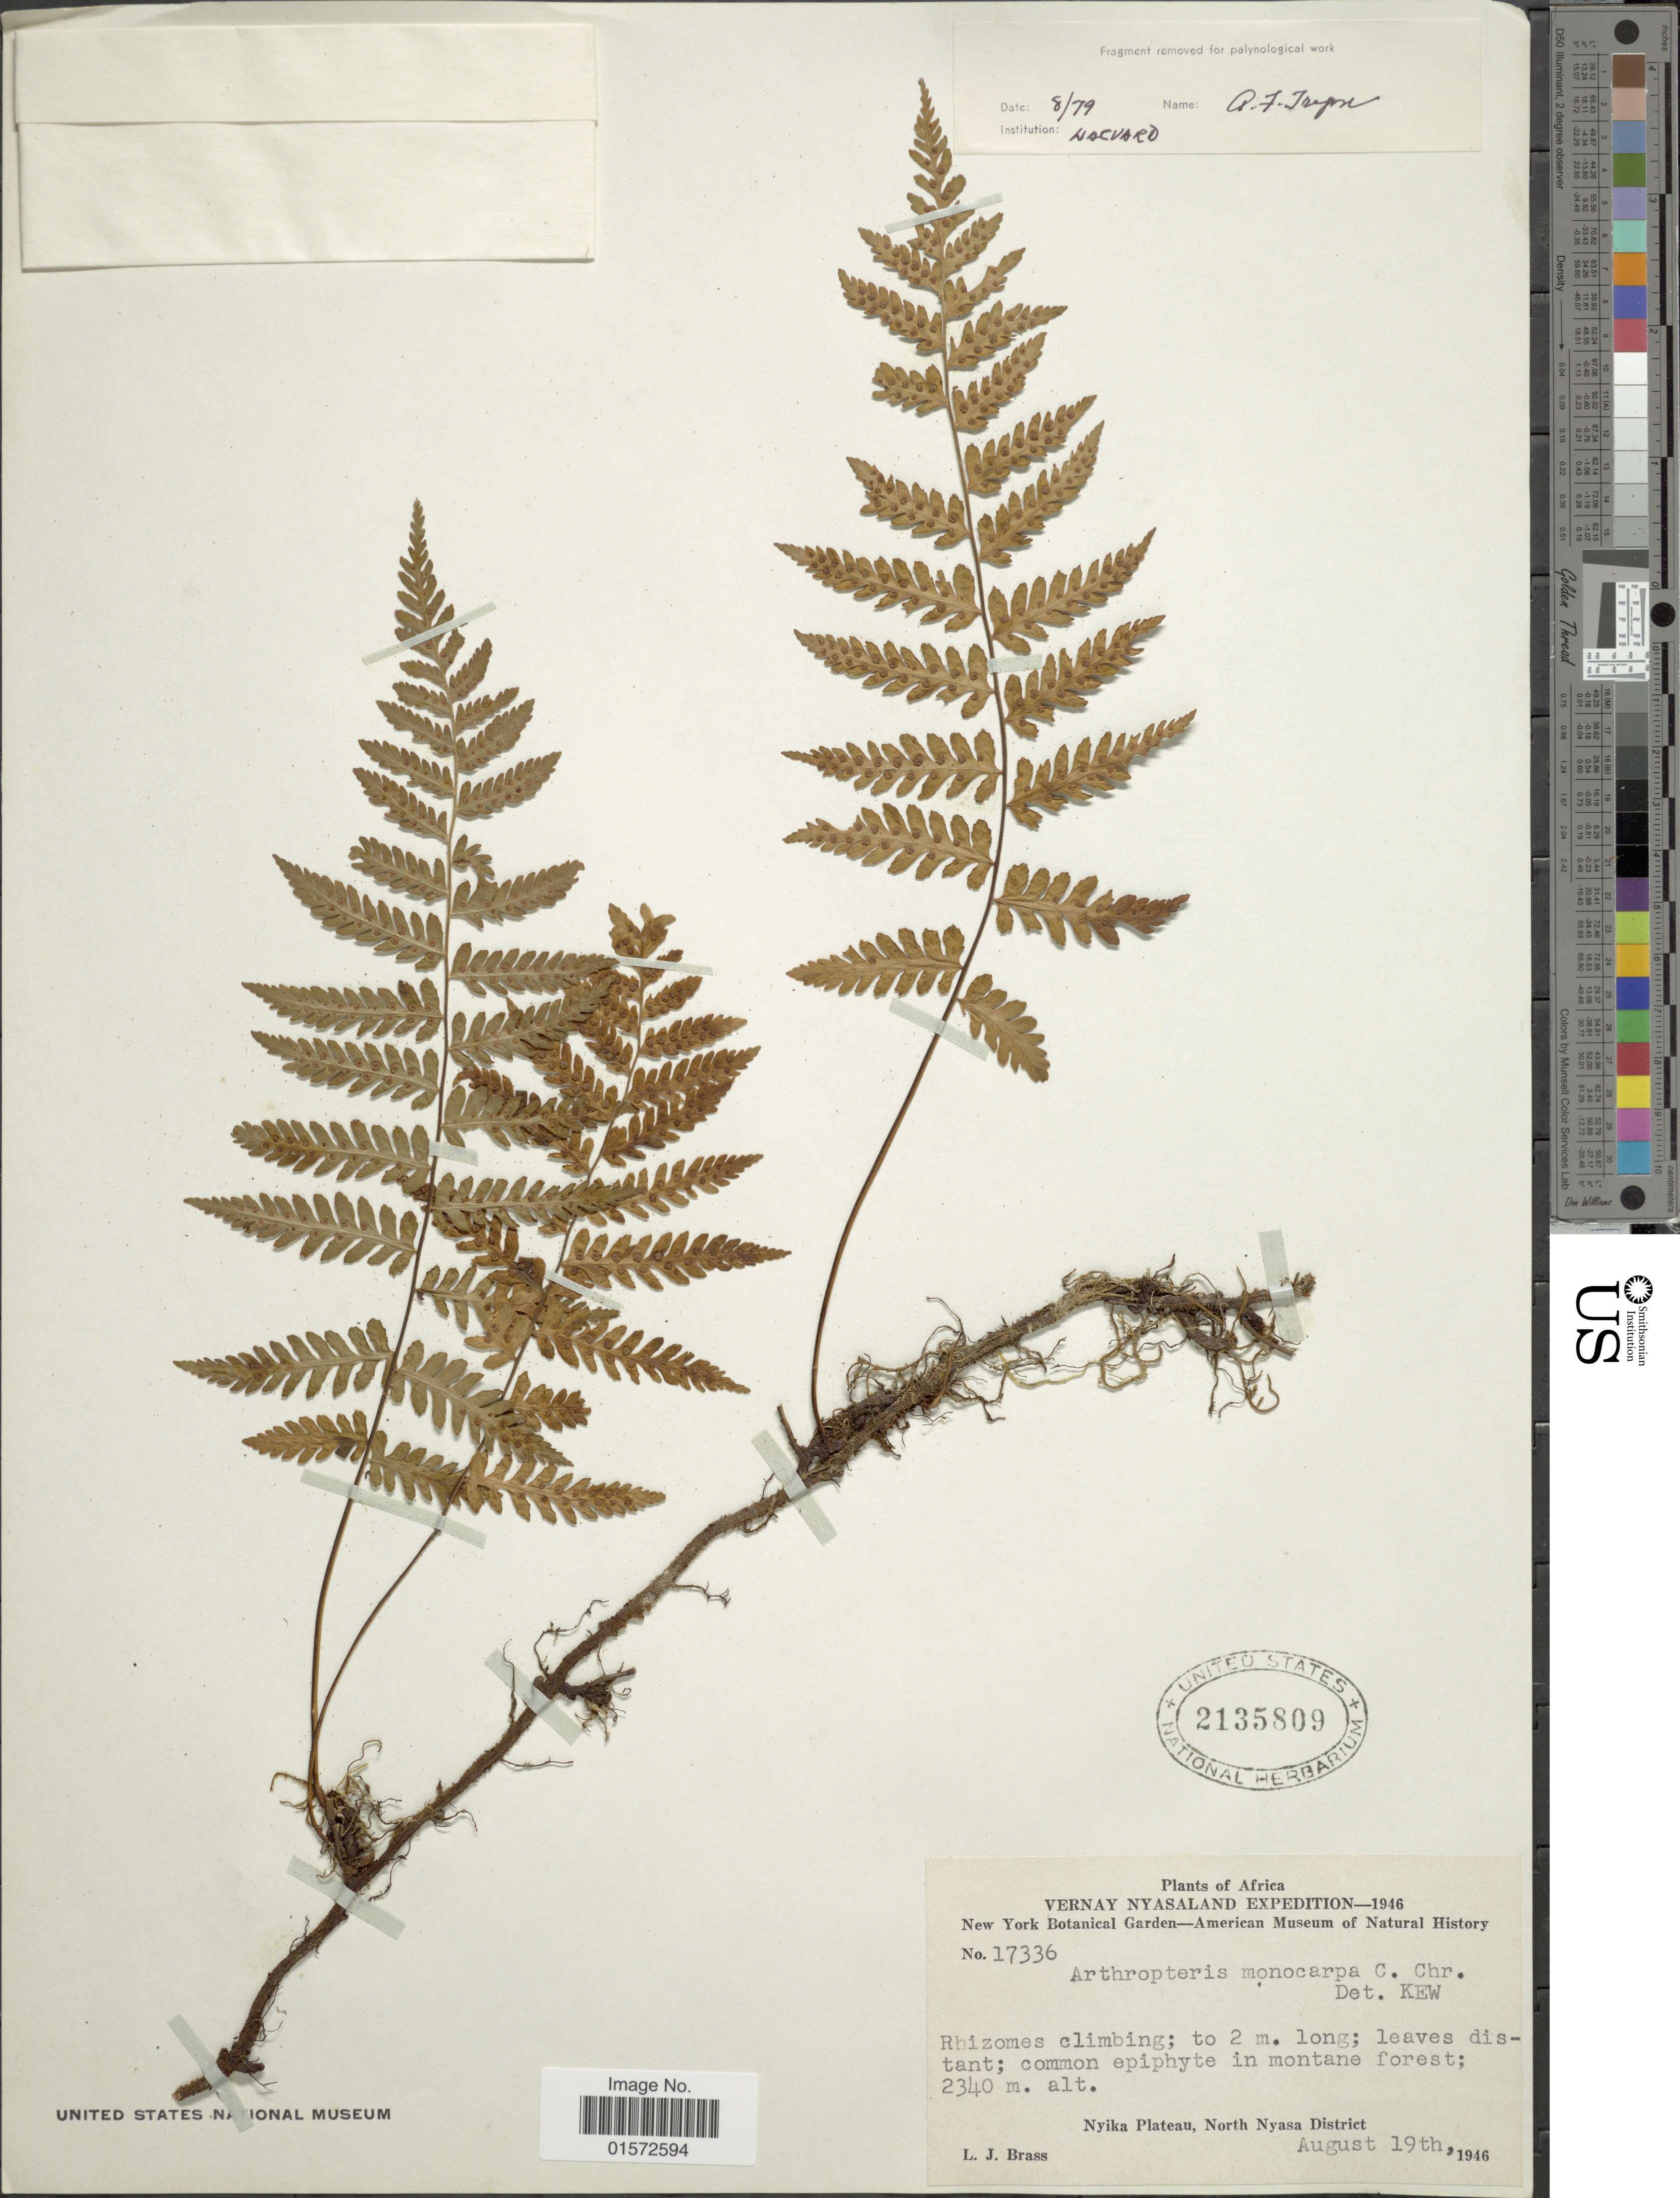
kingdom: Plantae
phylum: Tracheophyta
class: Polypodiopsida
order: Polypodiales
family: Tectariaceae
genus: Arthropteris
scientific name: Arthropteris monocarpa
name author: (Cordem.) C. Chr.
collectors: L. J. Brass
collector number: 17336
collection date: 1946-08-19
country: Malawi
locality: Vernay Nyasaland Expedition. Nyika Plateau, North Nyasa District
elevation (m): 2340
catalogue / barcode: US 2135809